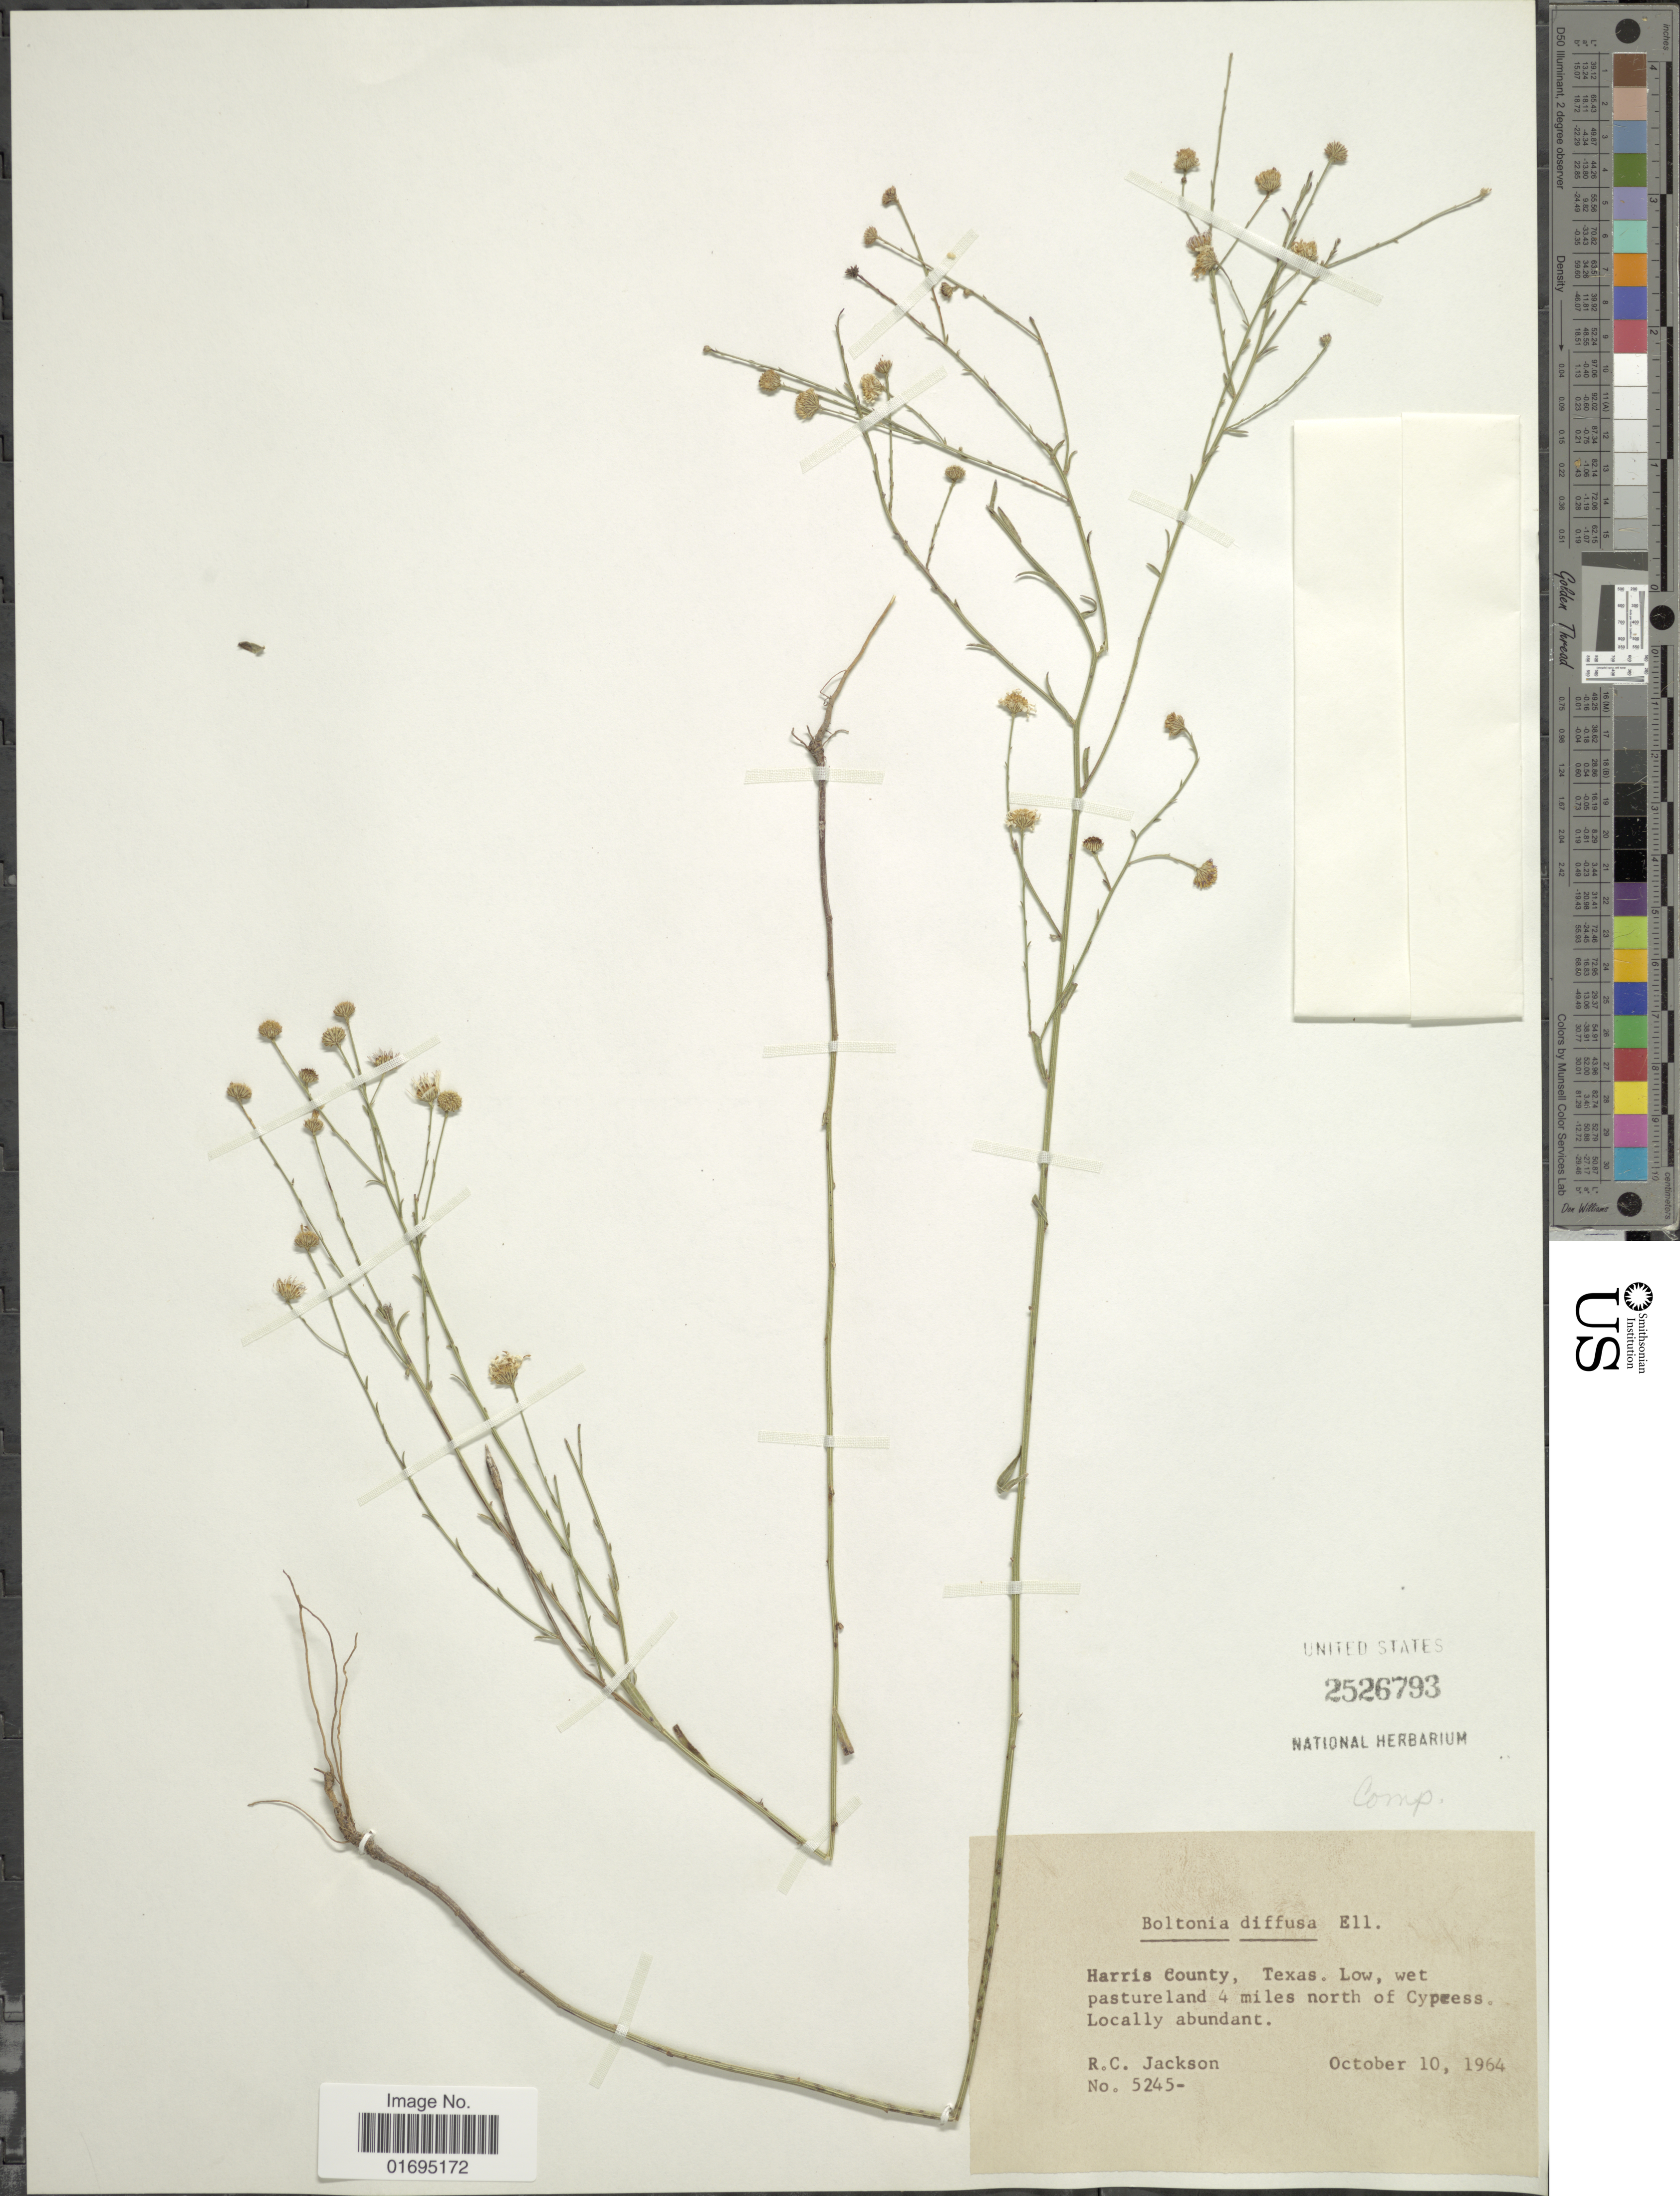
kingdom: Plantae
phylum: Tracheophyta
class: Magnoliopsida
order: Asterales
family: Asteraceae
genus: Boltonia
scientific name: Boltonia diffusa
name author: Elliott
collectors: R. C. Jackson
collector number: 5245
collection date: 1964-10-10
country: United States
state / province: Texas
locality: Harris County, Texas, 4 miles north of Cypress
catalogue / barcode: US 2526793